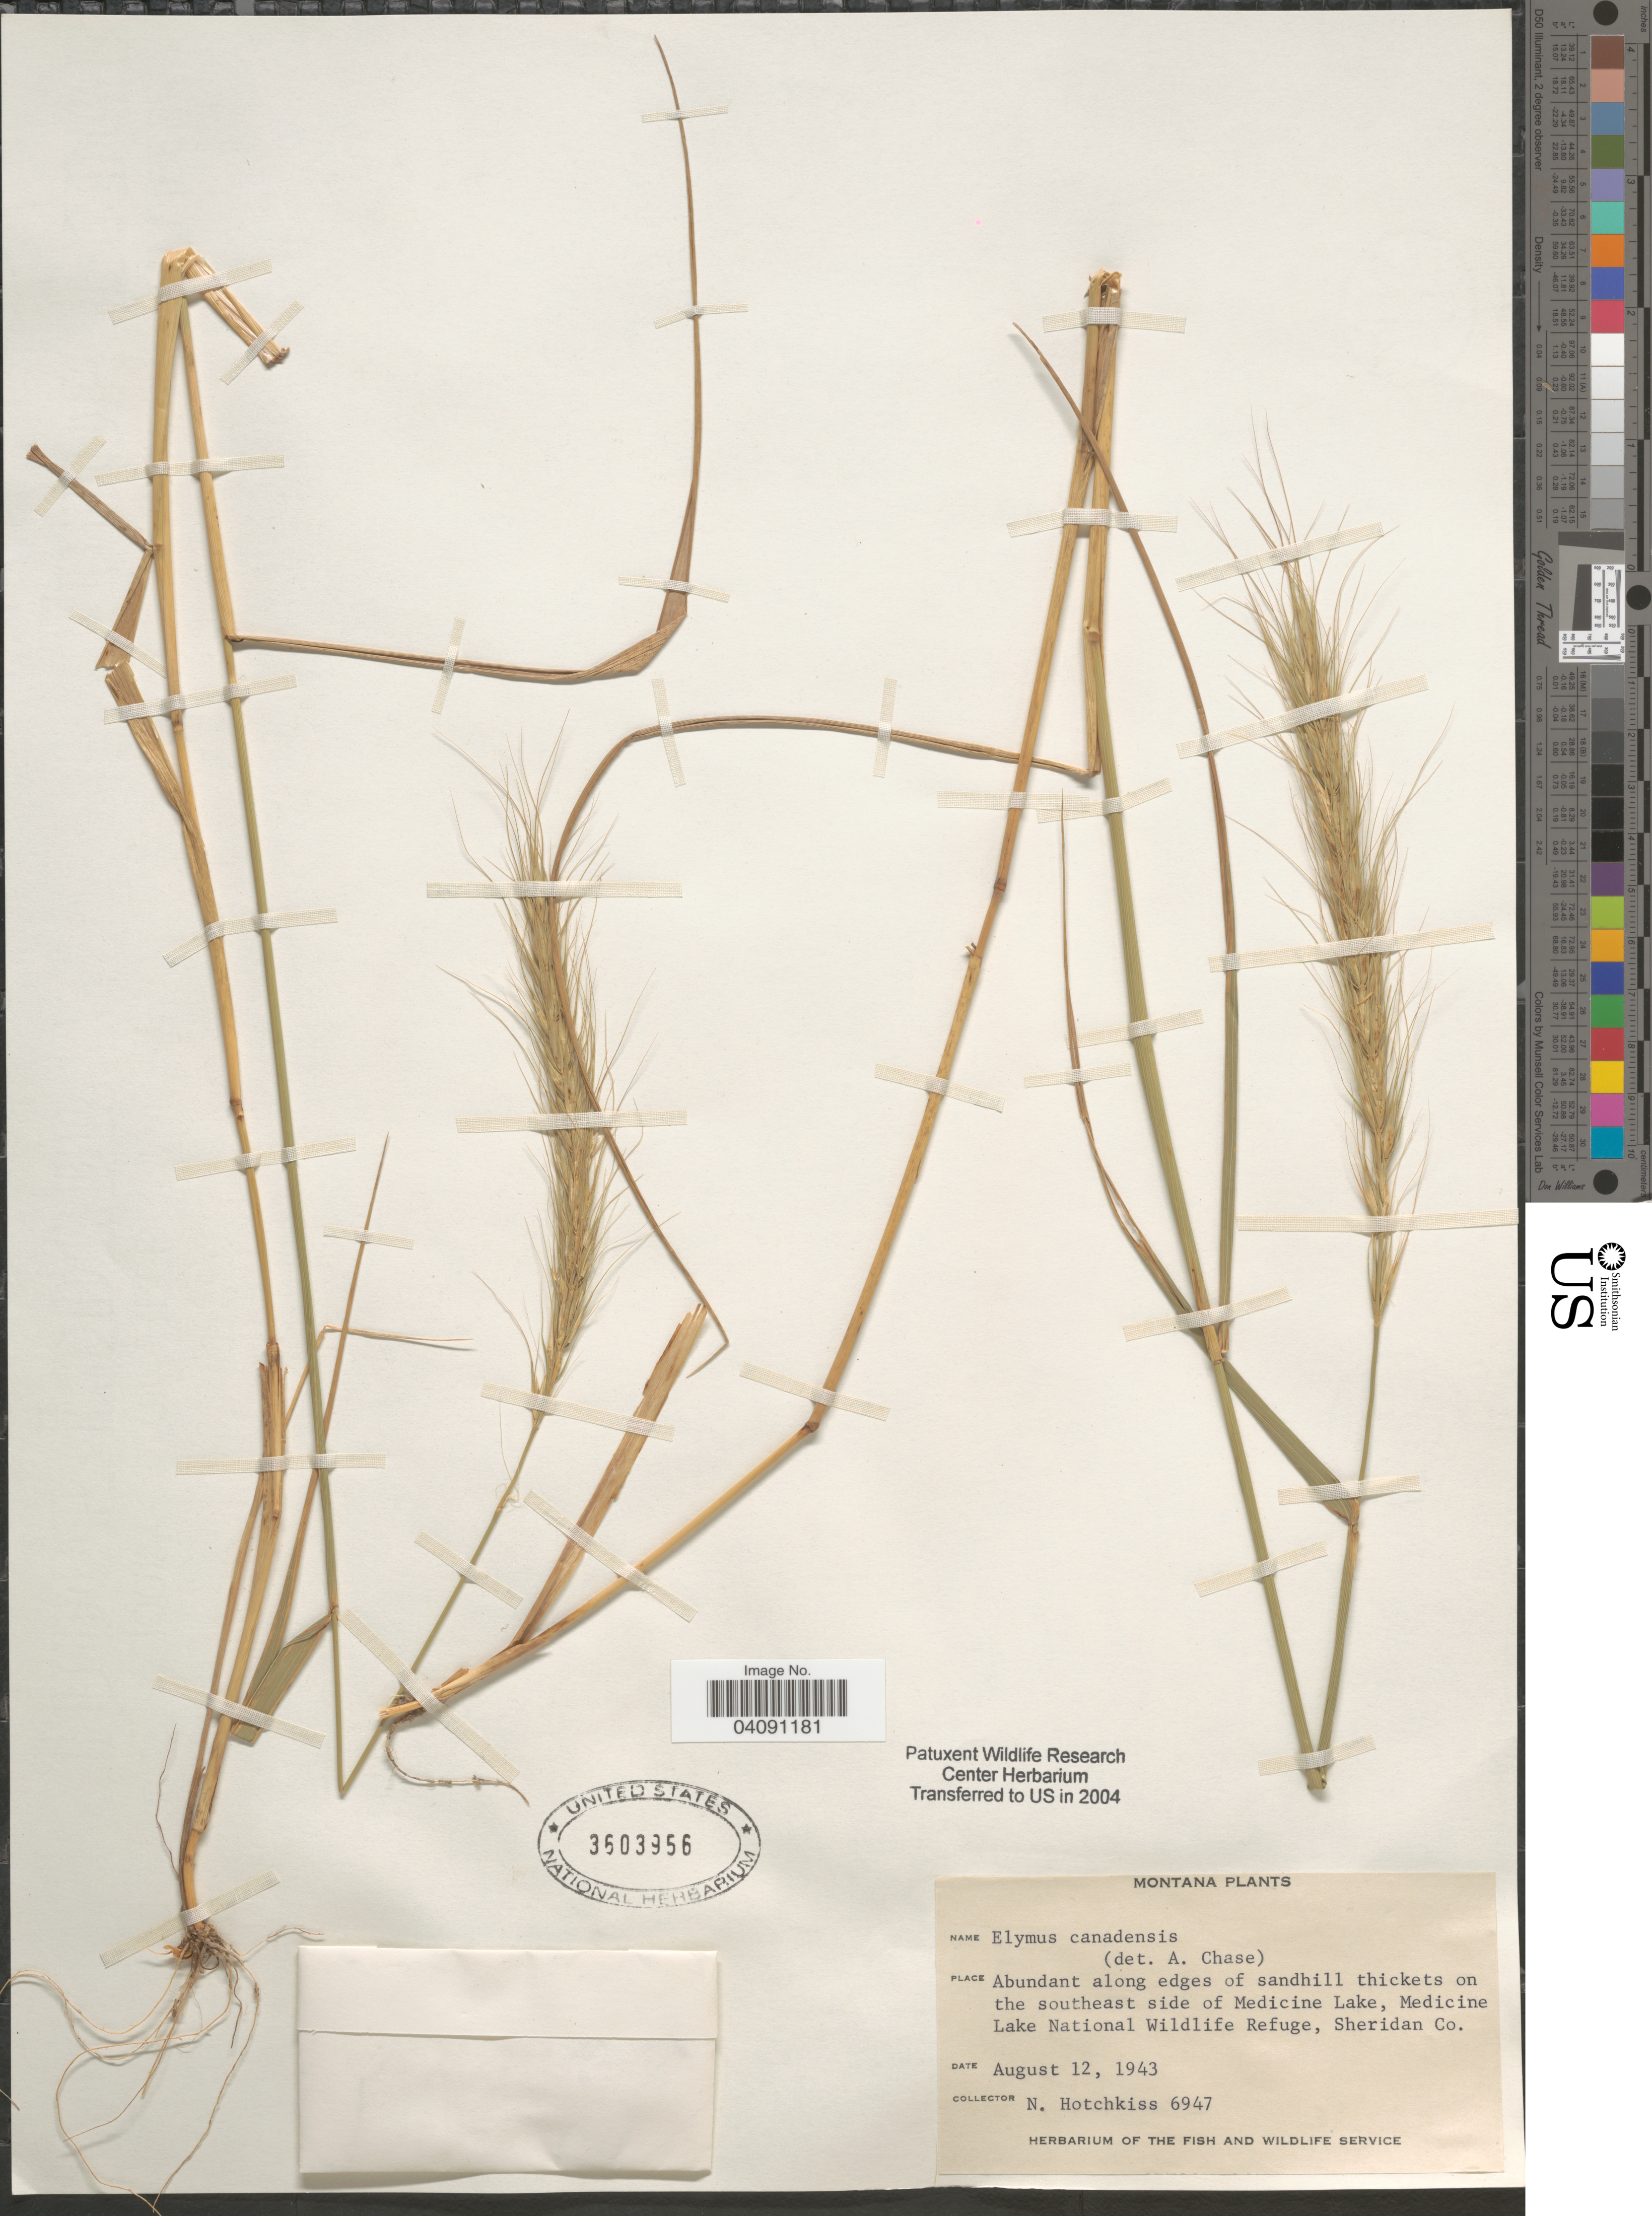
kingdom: Plantae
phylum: Tracheophyta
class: Liliopsida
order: Poales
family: Poaceae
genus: Elymus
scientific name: Elymus canadensis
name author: L.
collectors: N. Hotchkiss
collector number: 6947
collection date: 1943-08-12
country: United States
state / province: Montana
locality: Abundant along edges of sandhill thickets on the southeast side of Medicine Lake, Medicine Lake National Wildlife Refuge, Sheridan Co.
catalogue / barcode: US 3603956